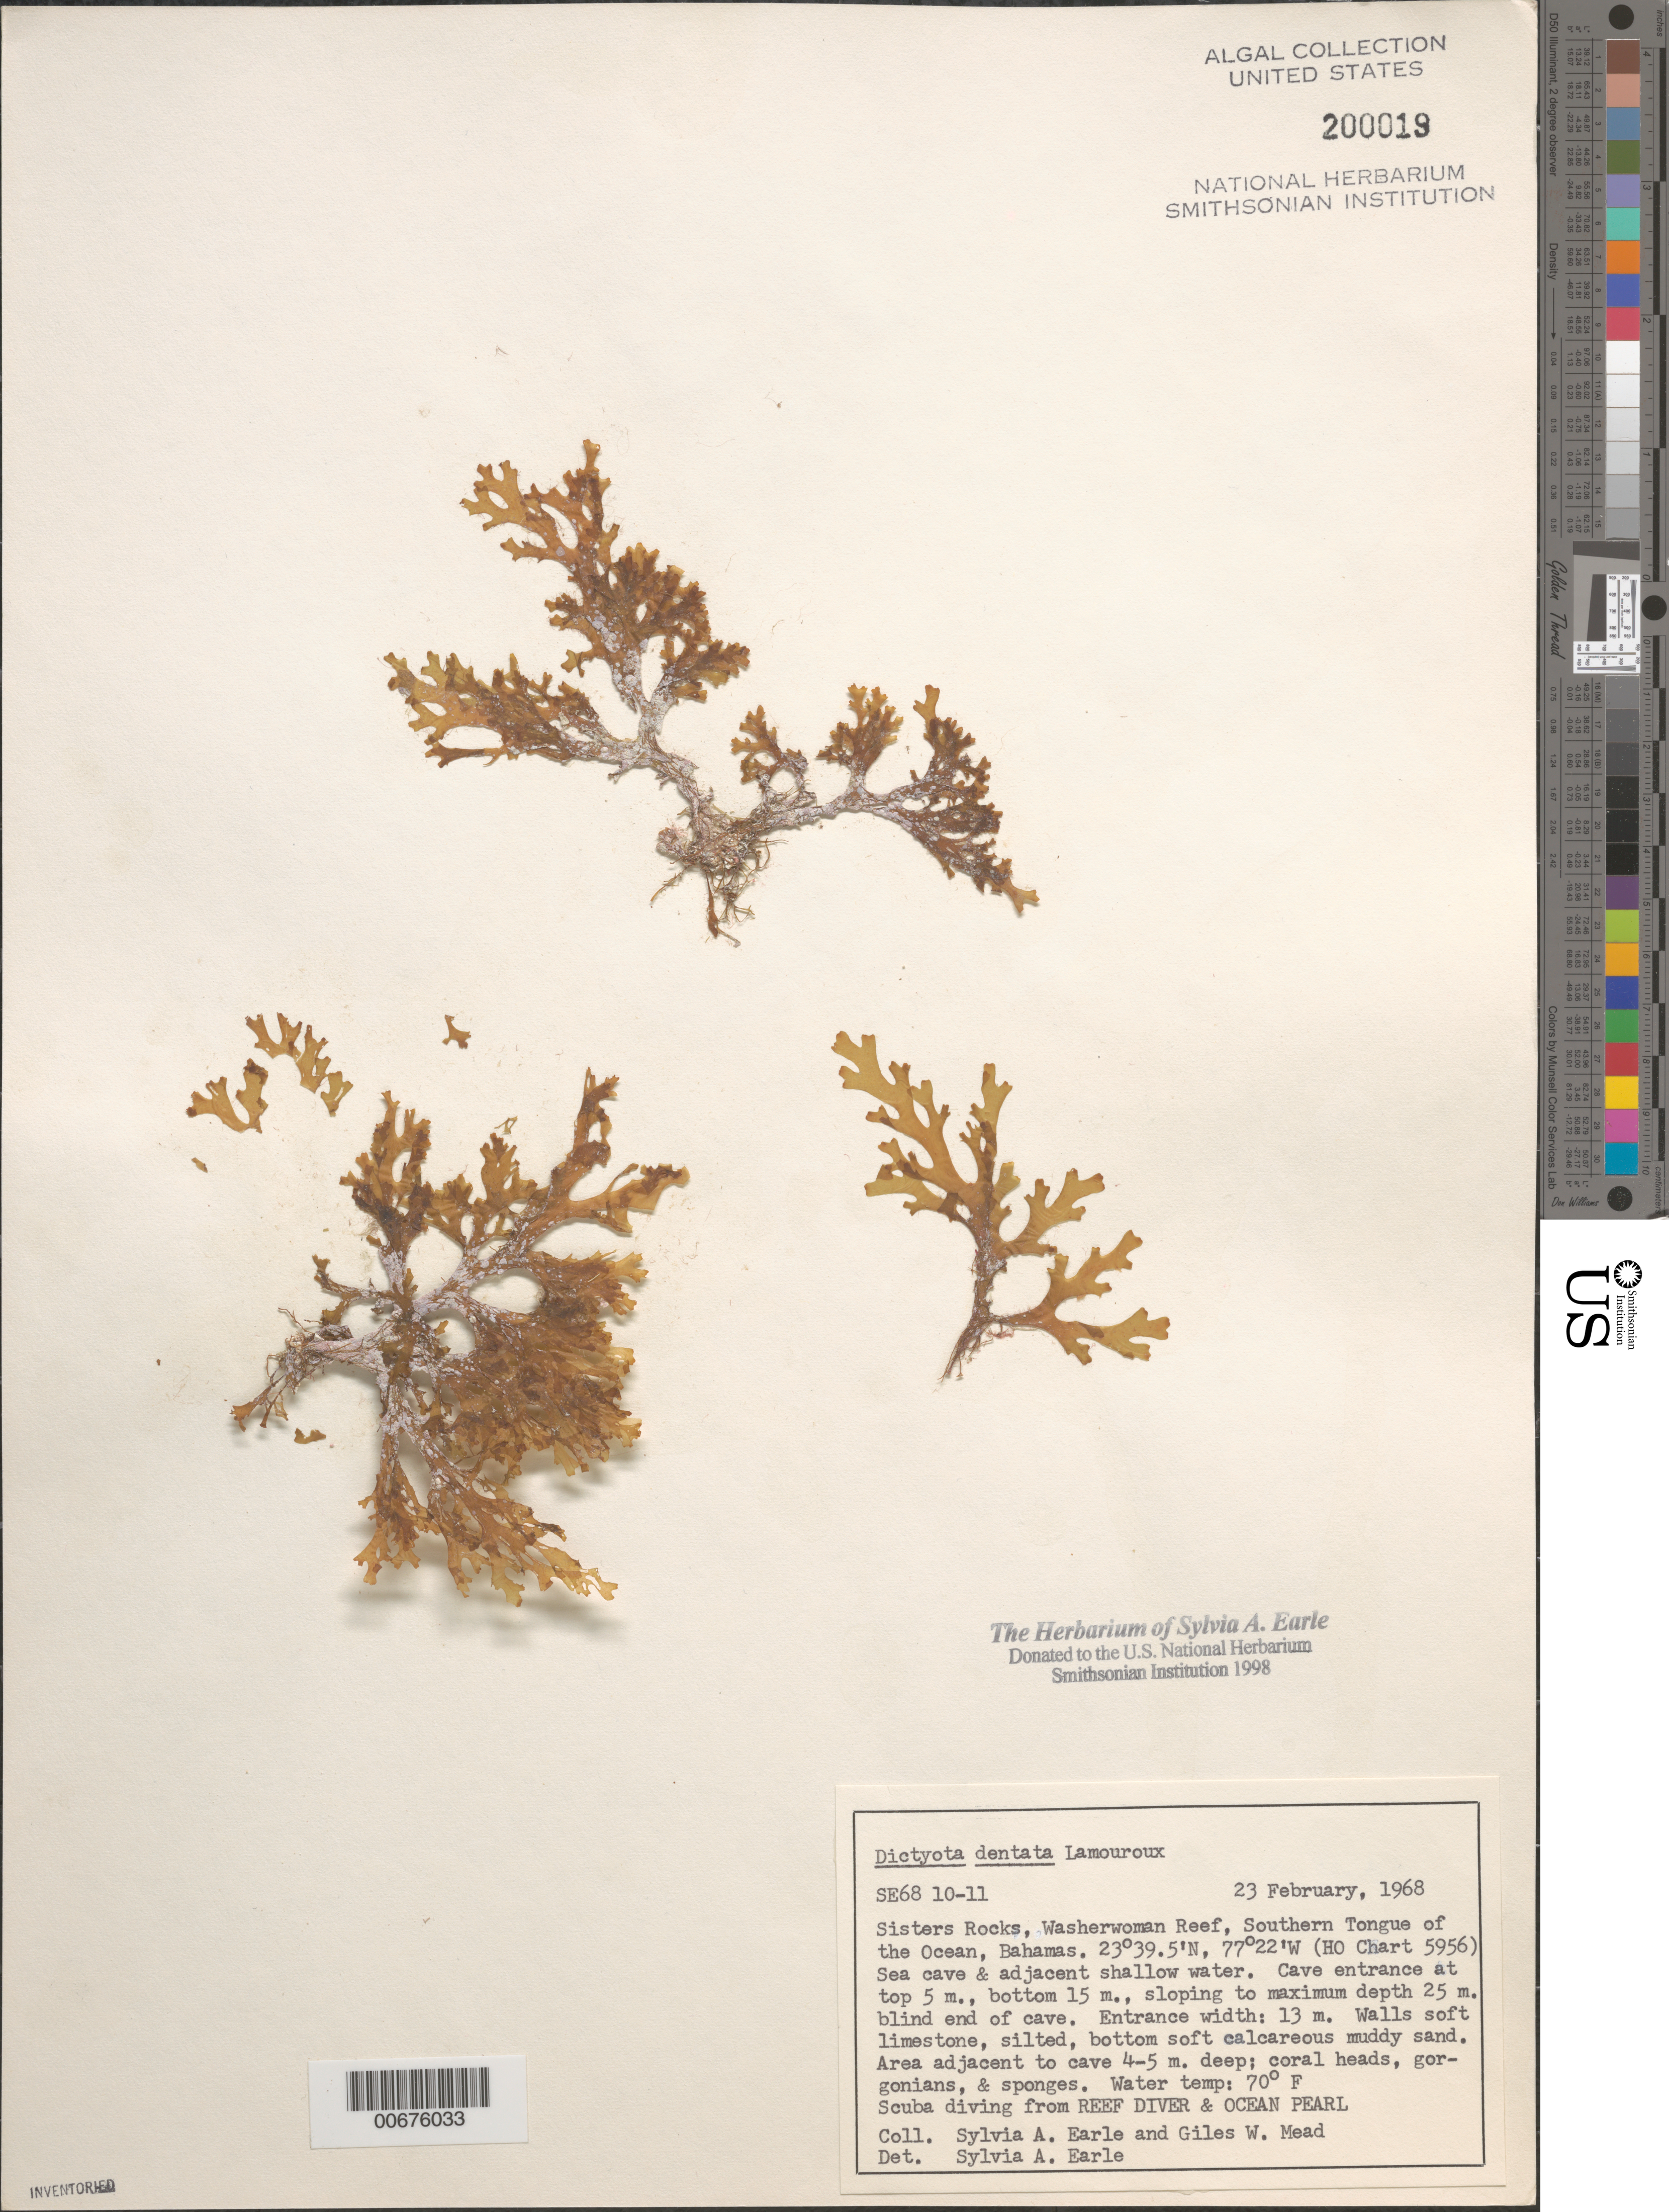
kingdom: Chromista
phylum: Ochrophyta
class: Phaeophyceae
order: Dictyotales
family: Dictyotaceae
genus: Dictyota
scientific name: Dictyota mertensii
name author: (C. Mart.) Kütz.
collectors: S. A. Earle & G. W. Mead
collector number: Se 6810-11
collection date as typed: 23 Feb 1968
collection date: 1968-02-23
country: Bahamas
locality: Sisters Rocks, Washerwoman Reef, Southern Tongue of the Ocean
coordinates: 23 39.5' N, 77 22' W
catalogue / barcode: US 200019